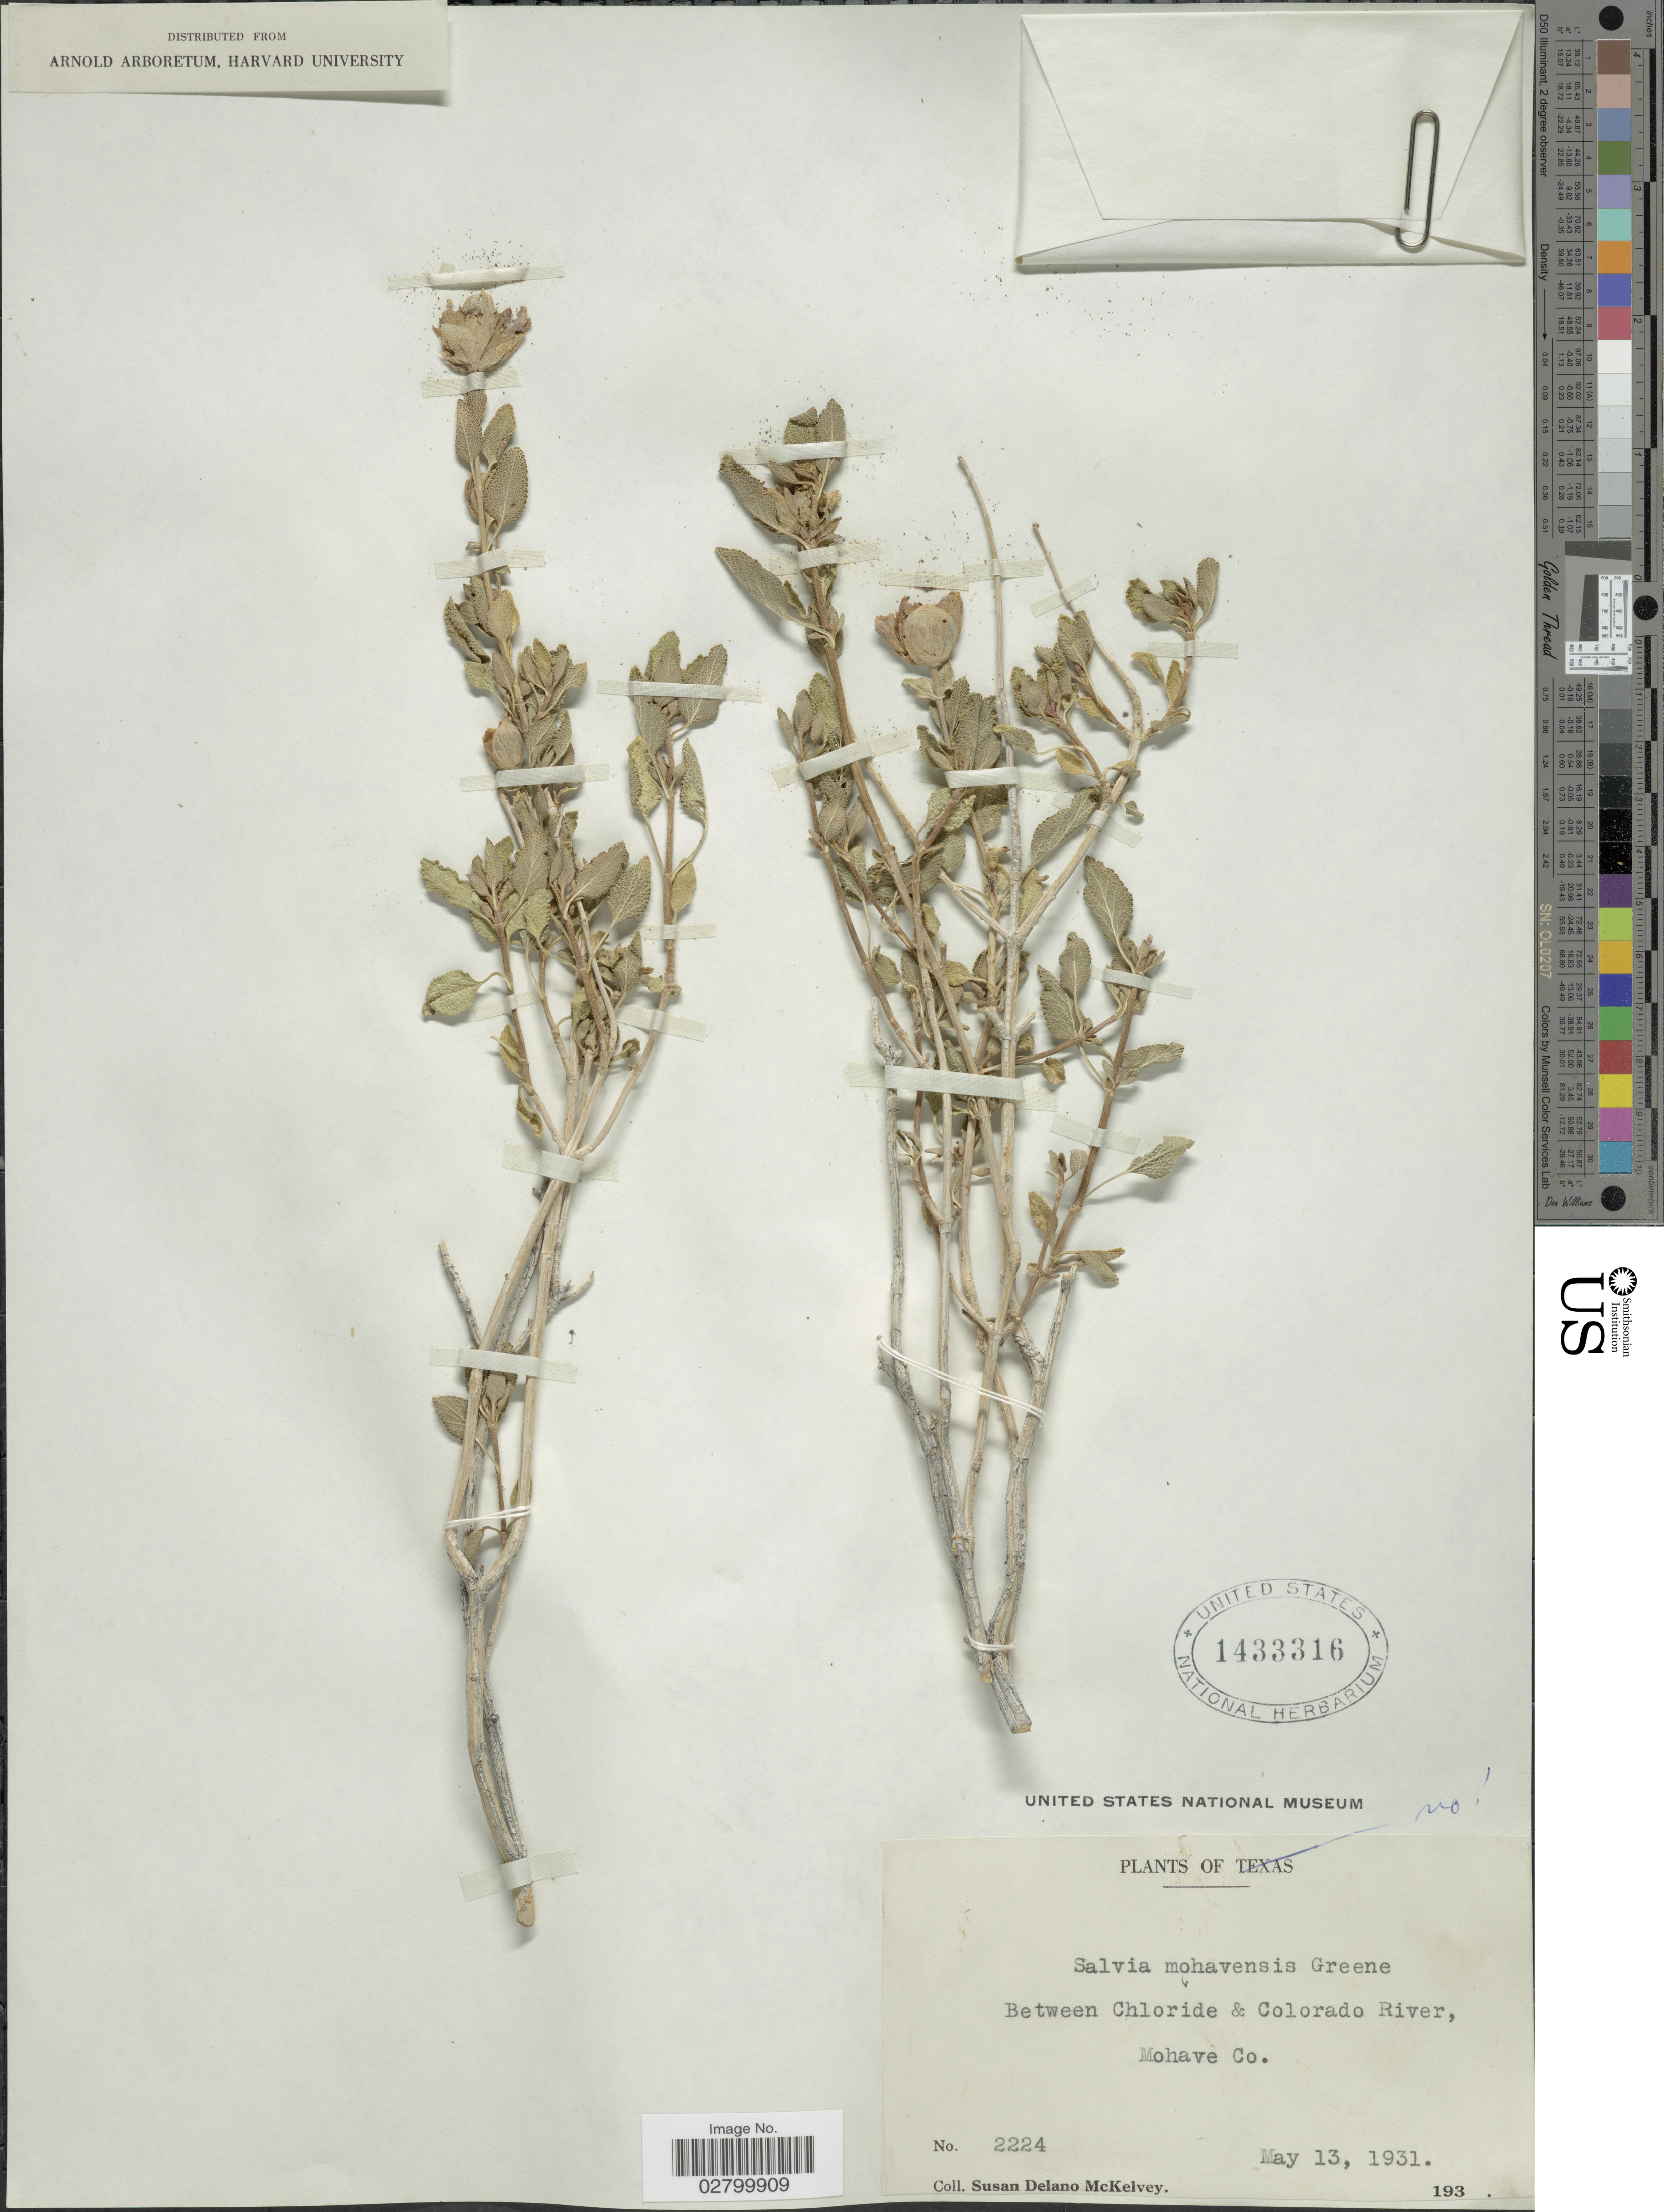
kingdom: Plantae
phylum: Tracheophyta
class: Magnoliopsida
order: Lamiales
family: Lamiaceae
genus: Salvia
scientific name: Salvia mohavensis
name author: Greene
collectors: S. A. McKelvey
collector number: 2224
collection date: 1931-05-13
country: United States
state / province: Arizona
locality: Between Chloride & Colorado River, Mohave Co.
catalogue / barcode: US 1433316